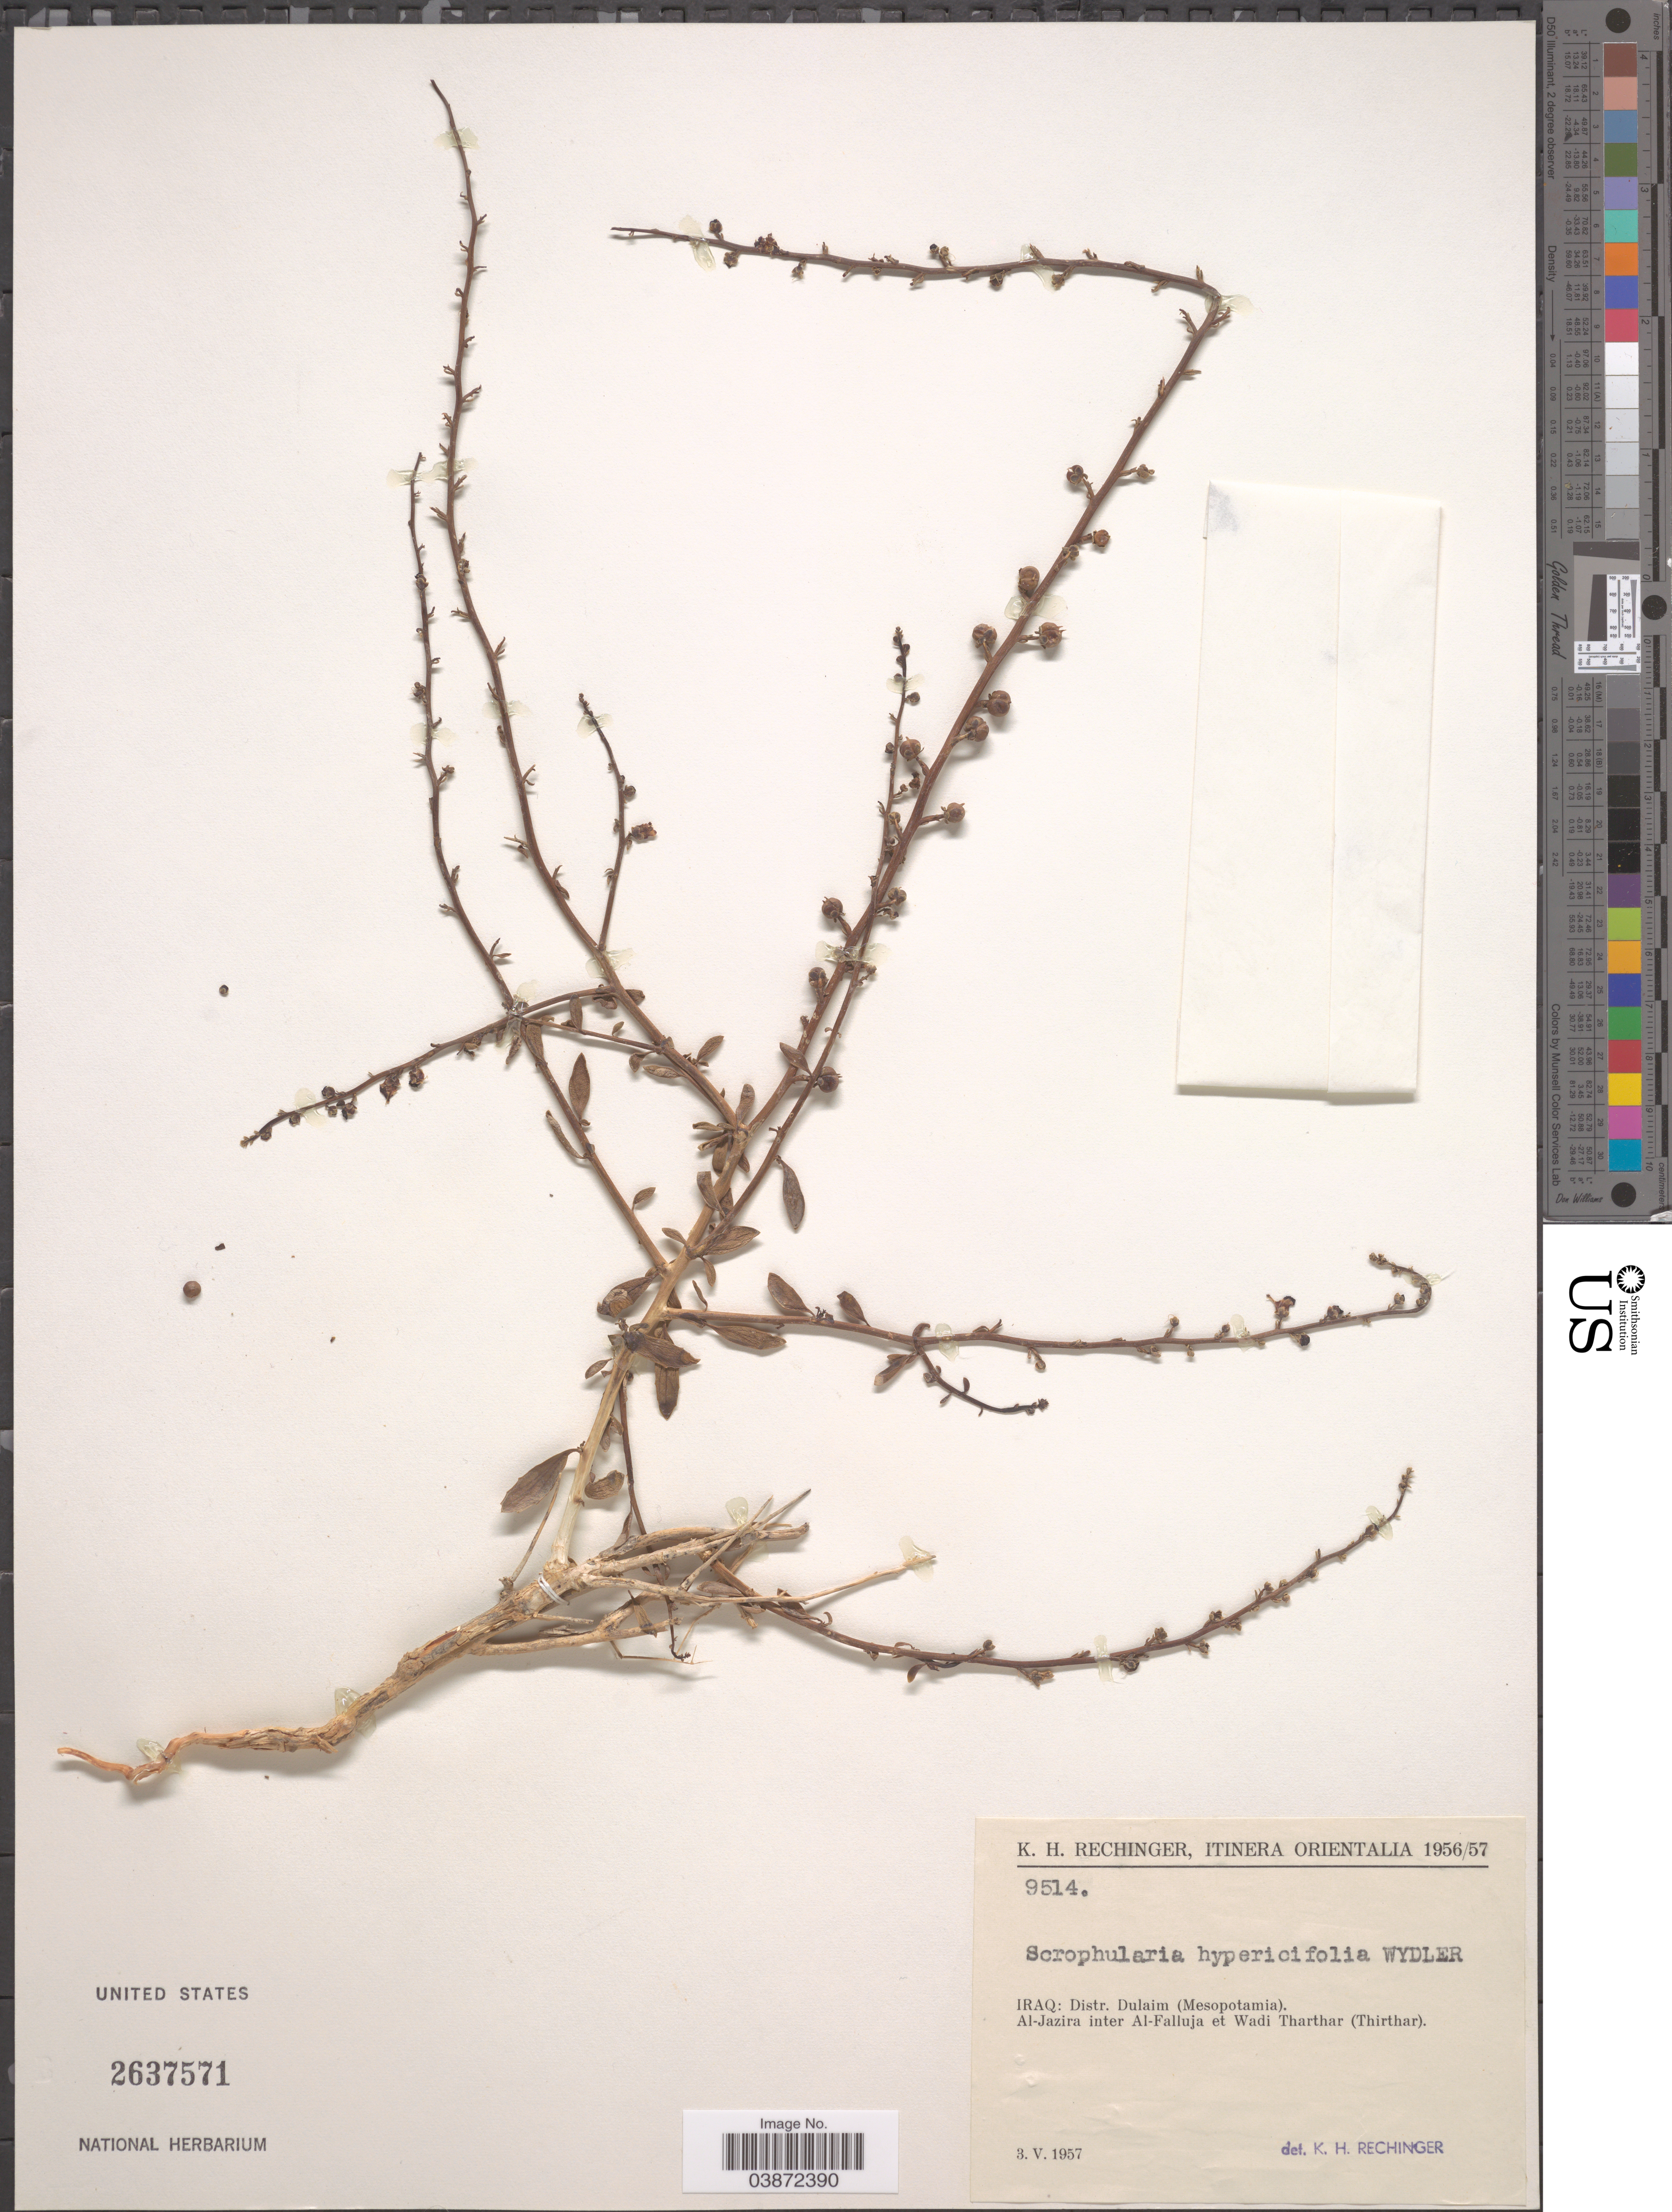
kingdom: Plantae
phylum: Tracheophyta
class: Magnoliopsida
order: Lamiales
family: Scrophulariaceae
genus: Scrophularia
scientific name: Scrophularia hypericifolia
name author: Wydler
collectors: K. H. Rechinger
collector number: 9514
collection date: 1957-05-03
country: Iraq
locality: Distr. Dulaim (mesopotamia). Al-Jazira inter Al-Falluja et Wadi Tharthar (Thirthar).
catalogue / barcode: US 2637571